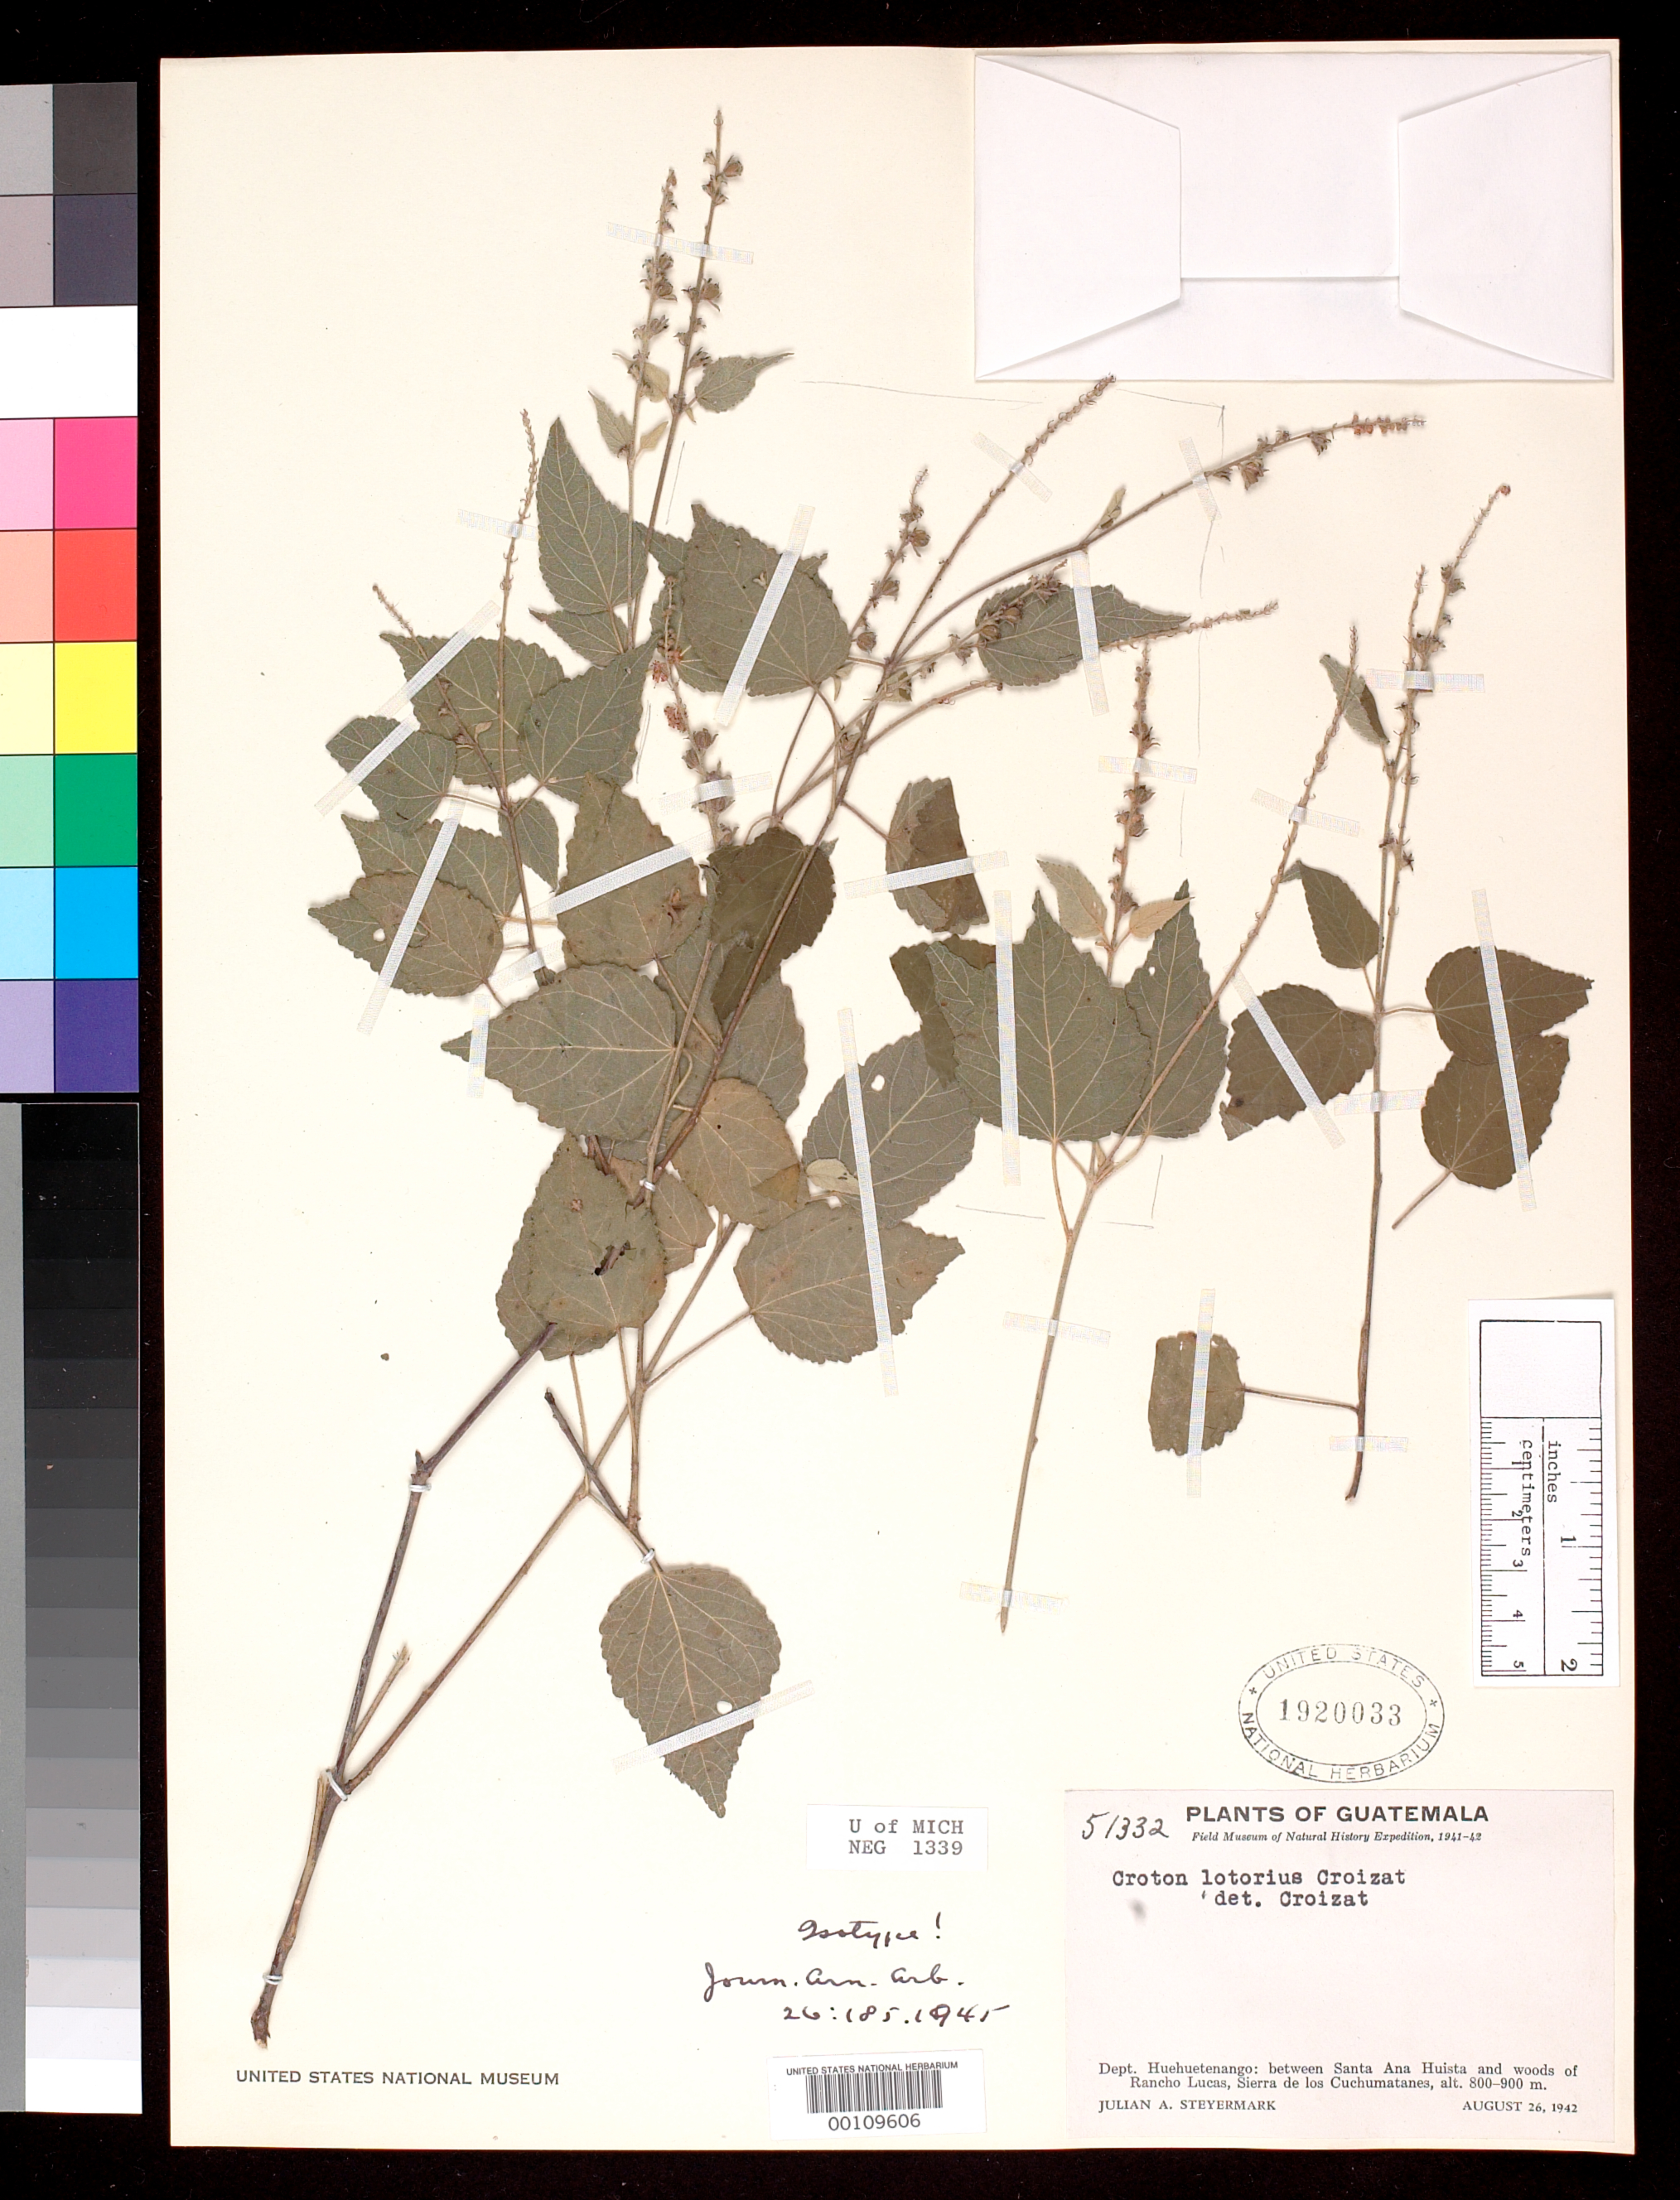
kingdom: Plantae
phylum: Tracheophyta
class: Magnoliopsida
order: Malpighiales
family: Euphorbiaceae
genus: Croton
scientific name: Croton lotorius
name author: Croizat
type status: Isotype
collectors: J. Steyermark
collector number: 51332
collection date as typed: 26 Aug 1942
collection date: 1942-08-26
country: Guatemala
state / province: Huehuetenango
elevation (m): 800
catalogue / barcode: US 1920033